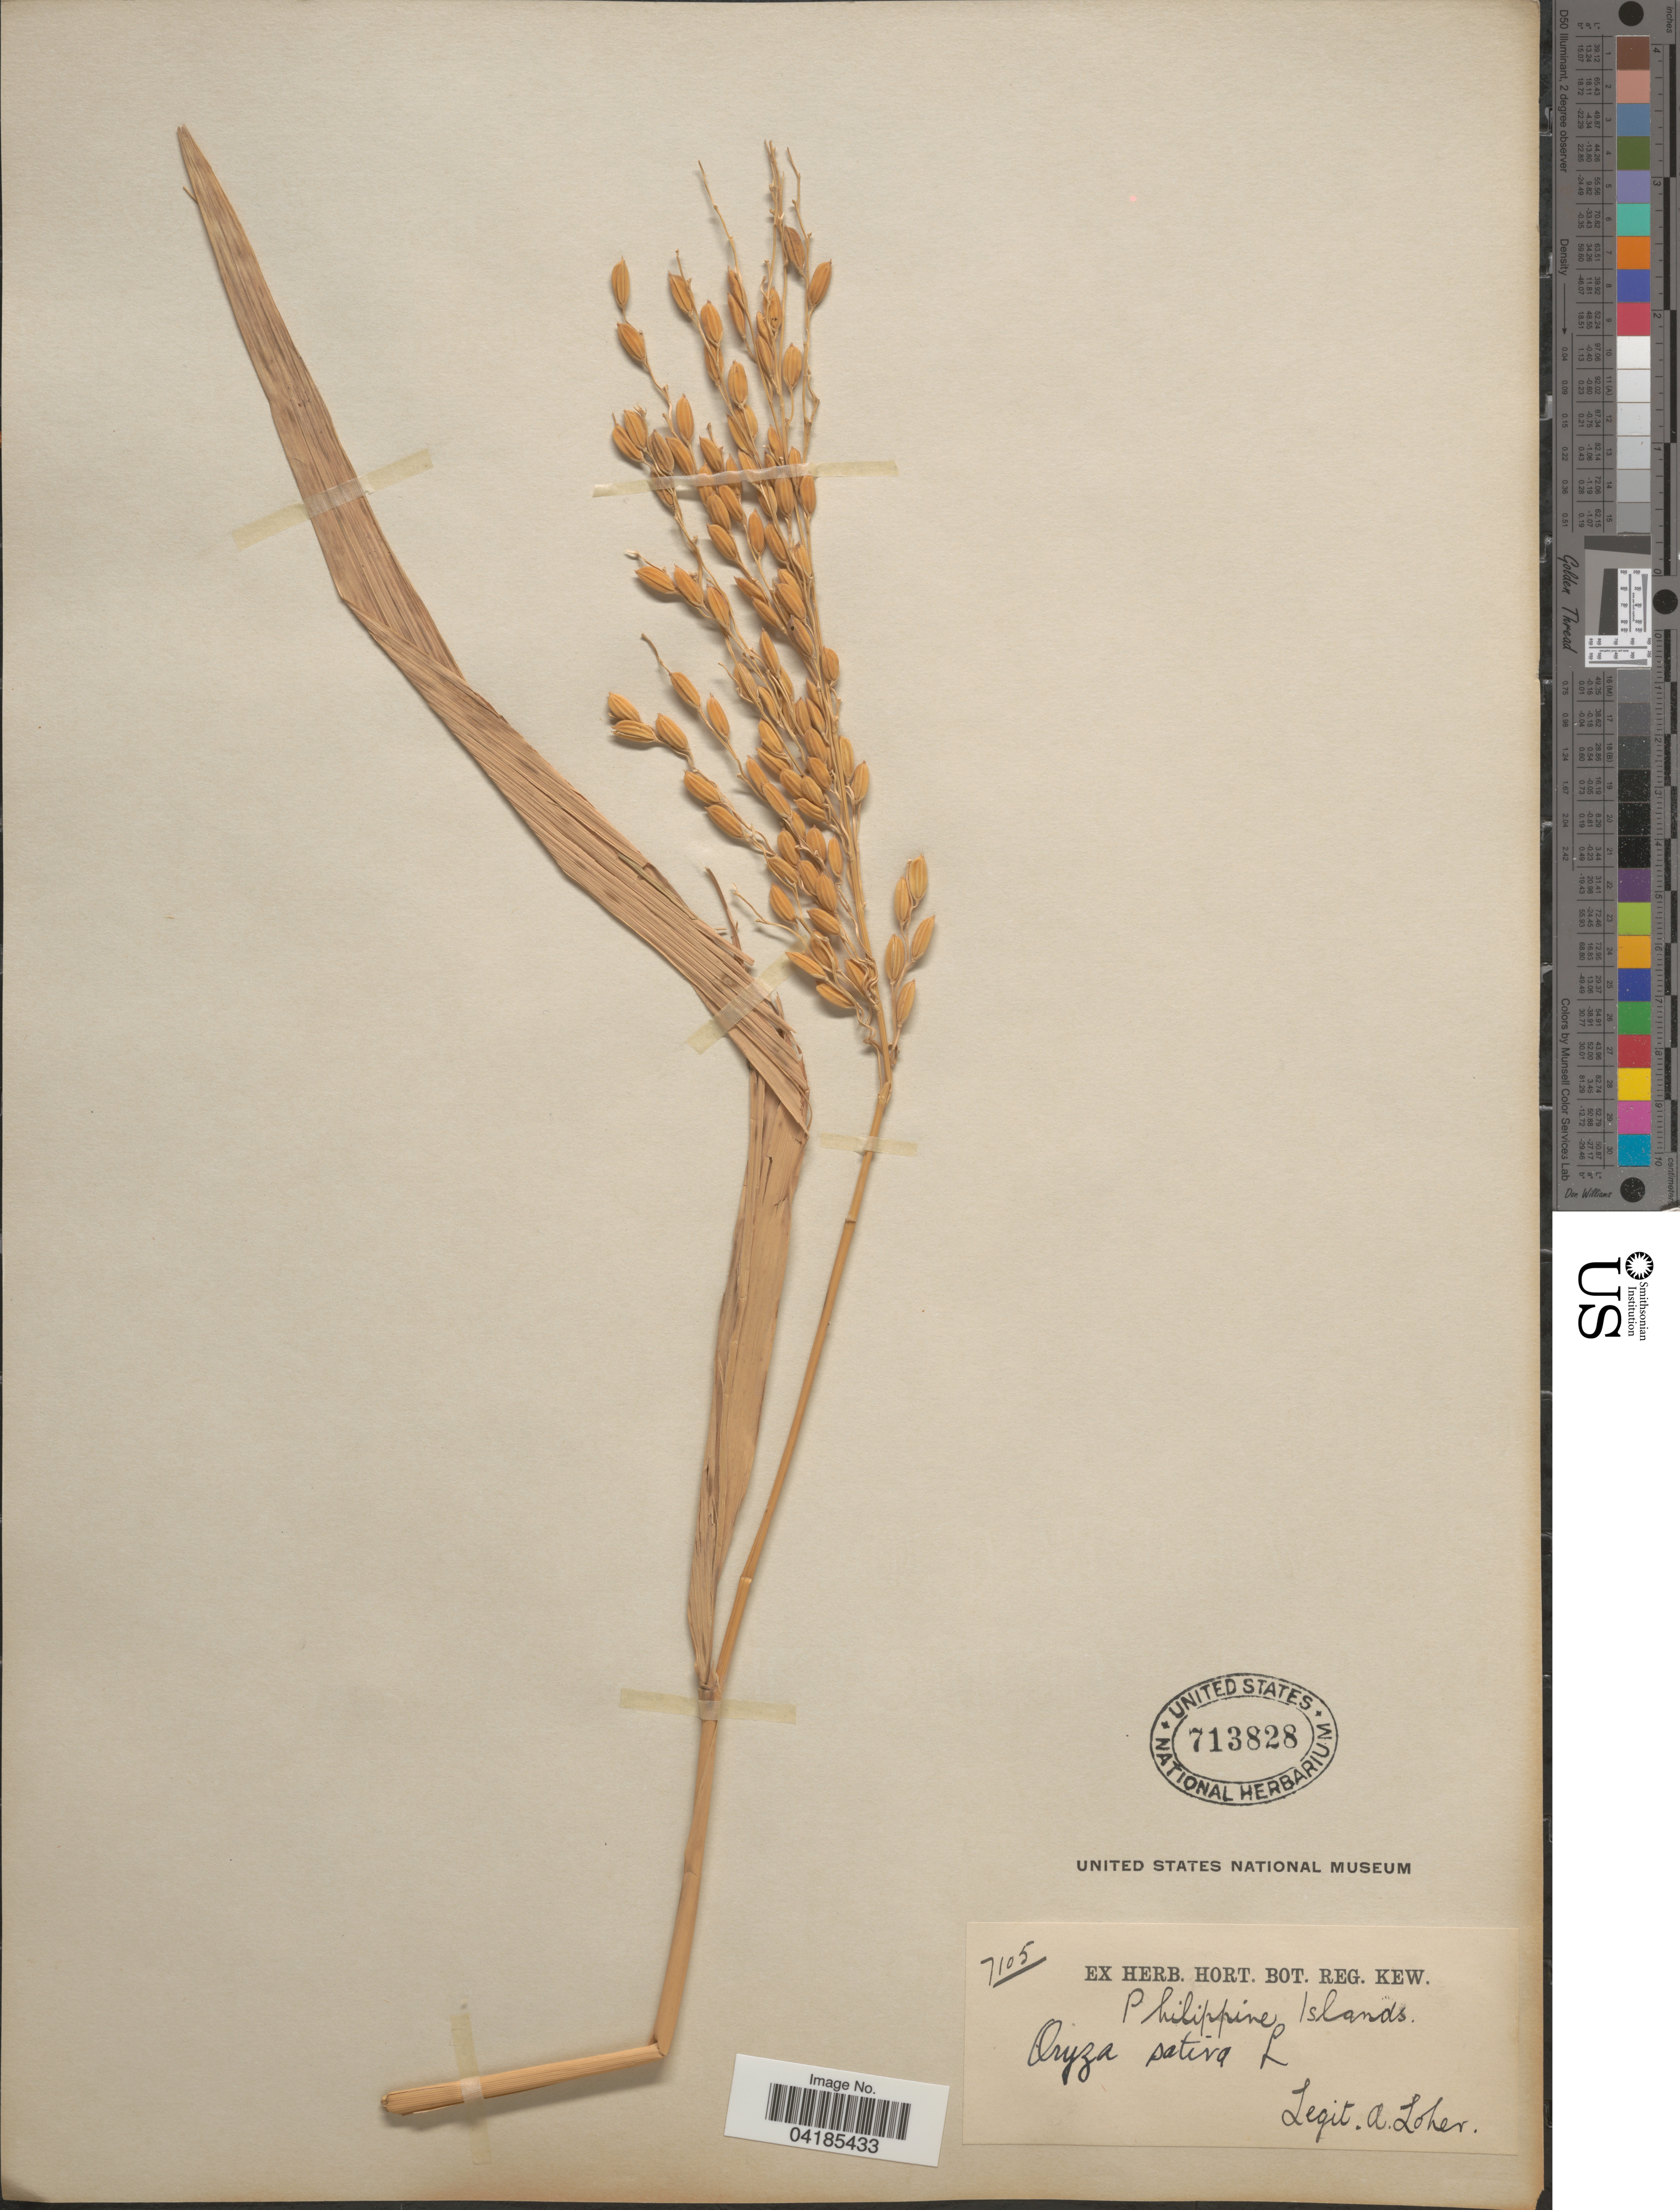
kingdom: Plantae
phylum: Tracheophyta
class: Liliopsida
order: Poales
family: Poaceae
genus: Oryza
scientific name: Oryza sativa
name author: L.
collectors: A. Loher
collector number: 7105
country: Philippines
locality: Philippine Islands.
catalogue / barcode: US 713828